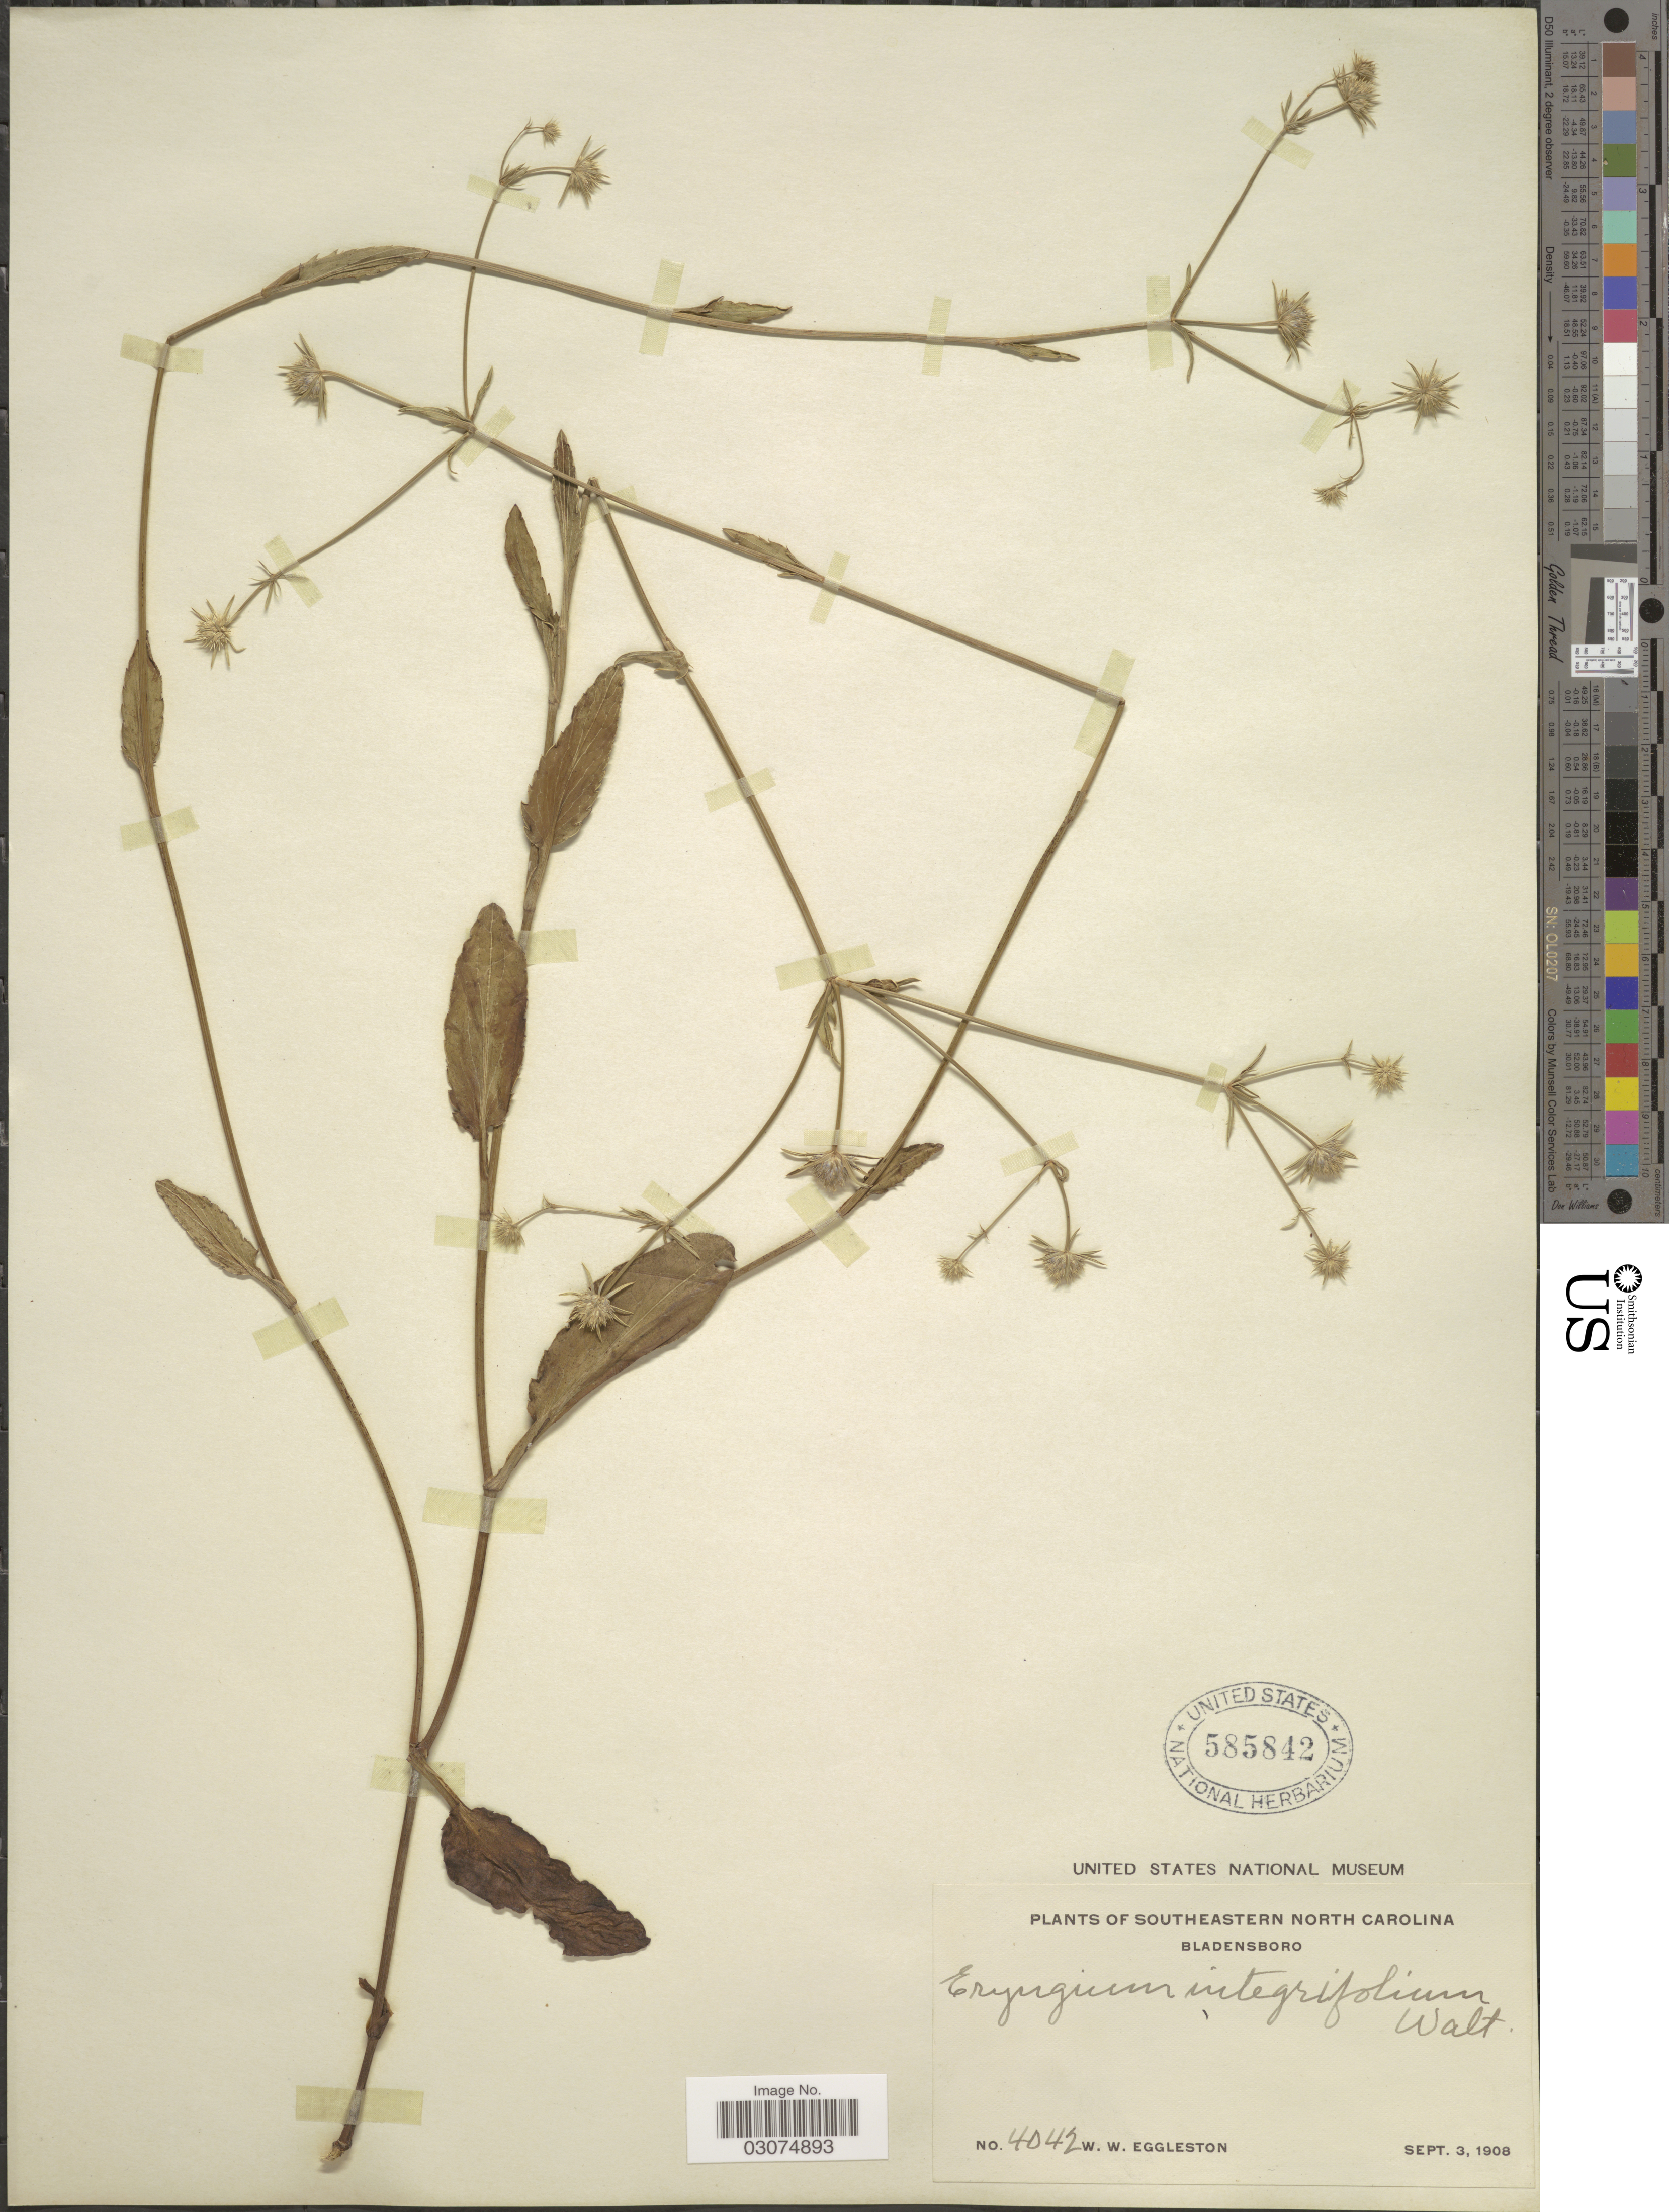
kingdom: Plantae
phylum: Tracheophyta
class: Magnoliopsida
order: Apiales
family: Apiaceae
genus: Eryngium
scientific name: Eryngium integrifolium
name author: Walter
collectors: W. W. Eggleston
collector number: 4042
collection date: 1908-09-03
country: United States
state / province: North Carolina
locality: Southeastern North Carolina. Bladensboro.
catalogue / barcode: US 585842